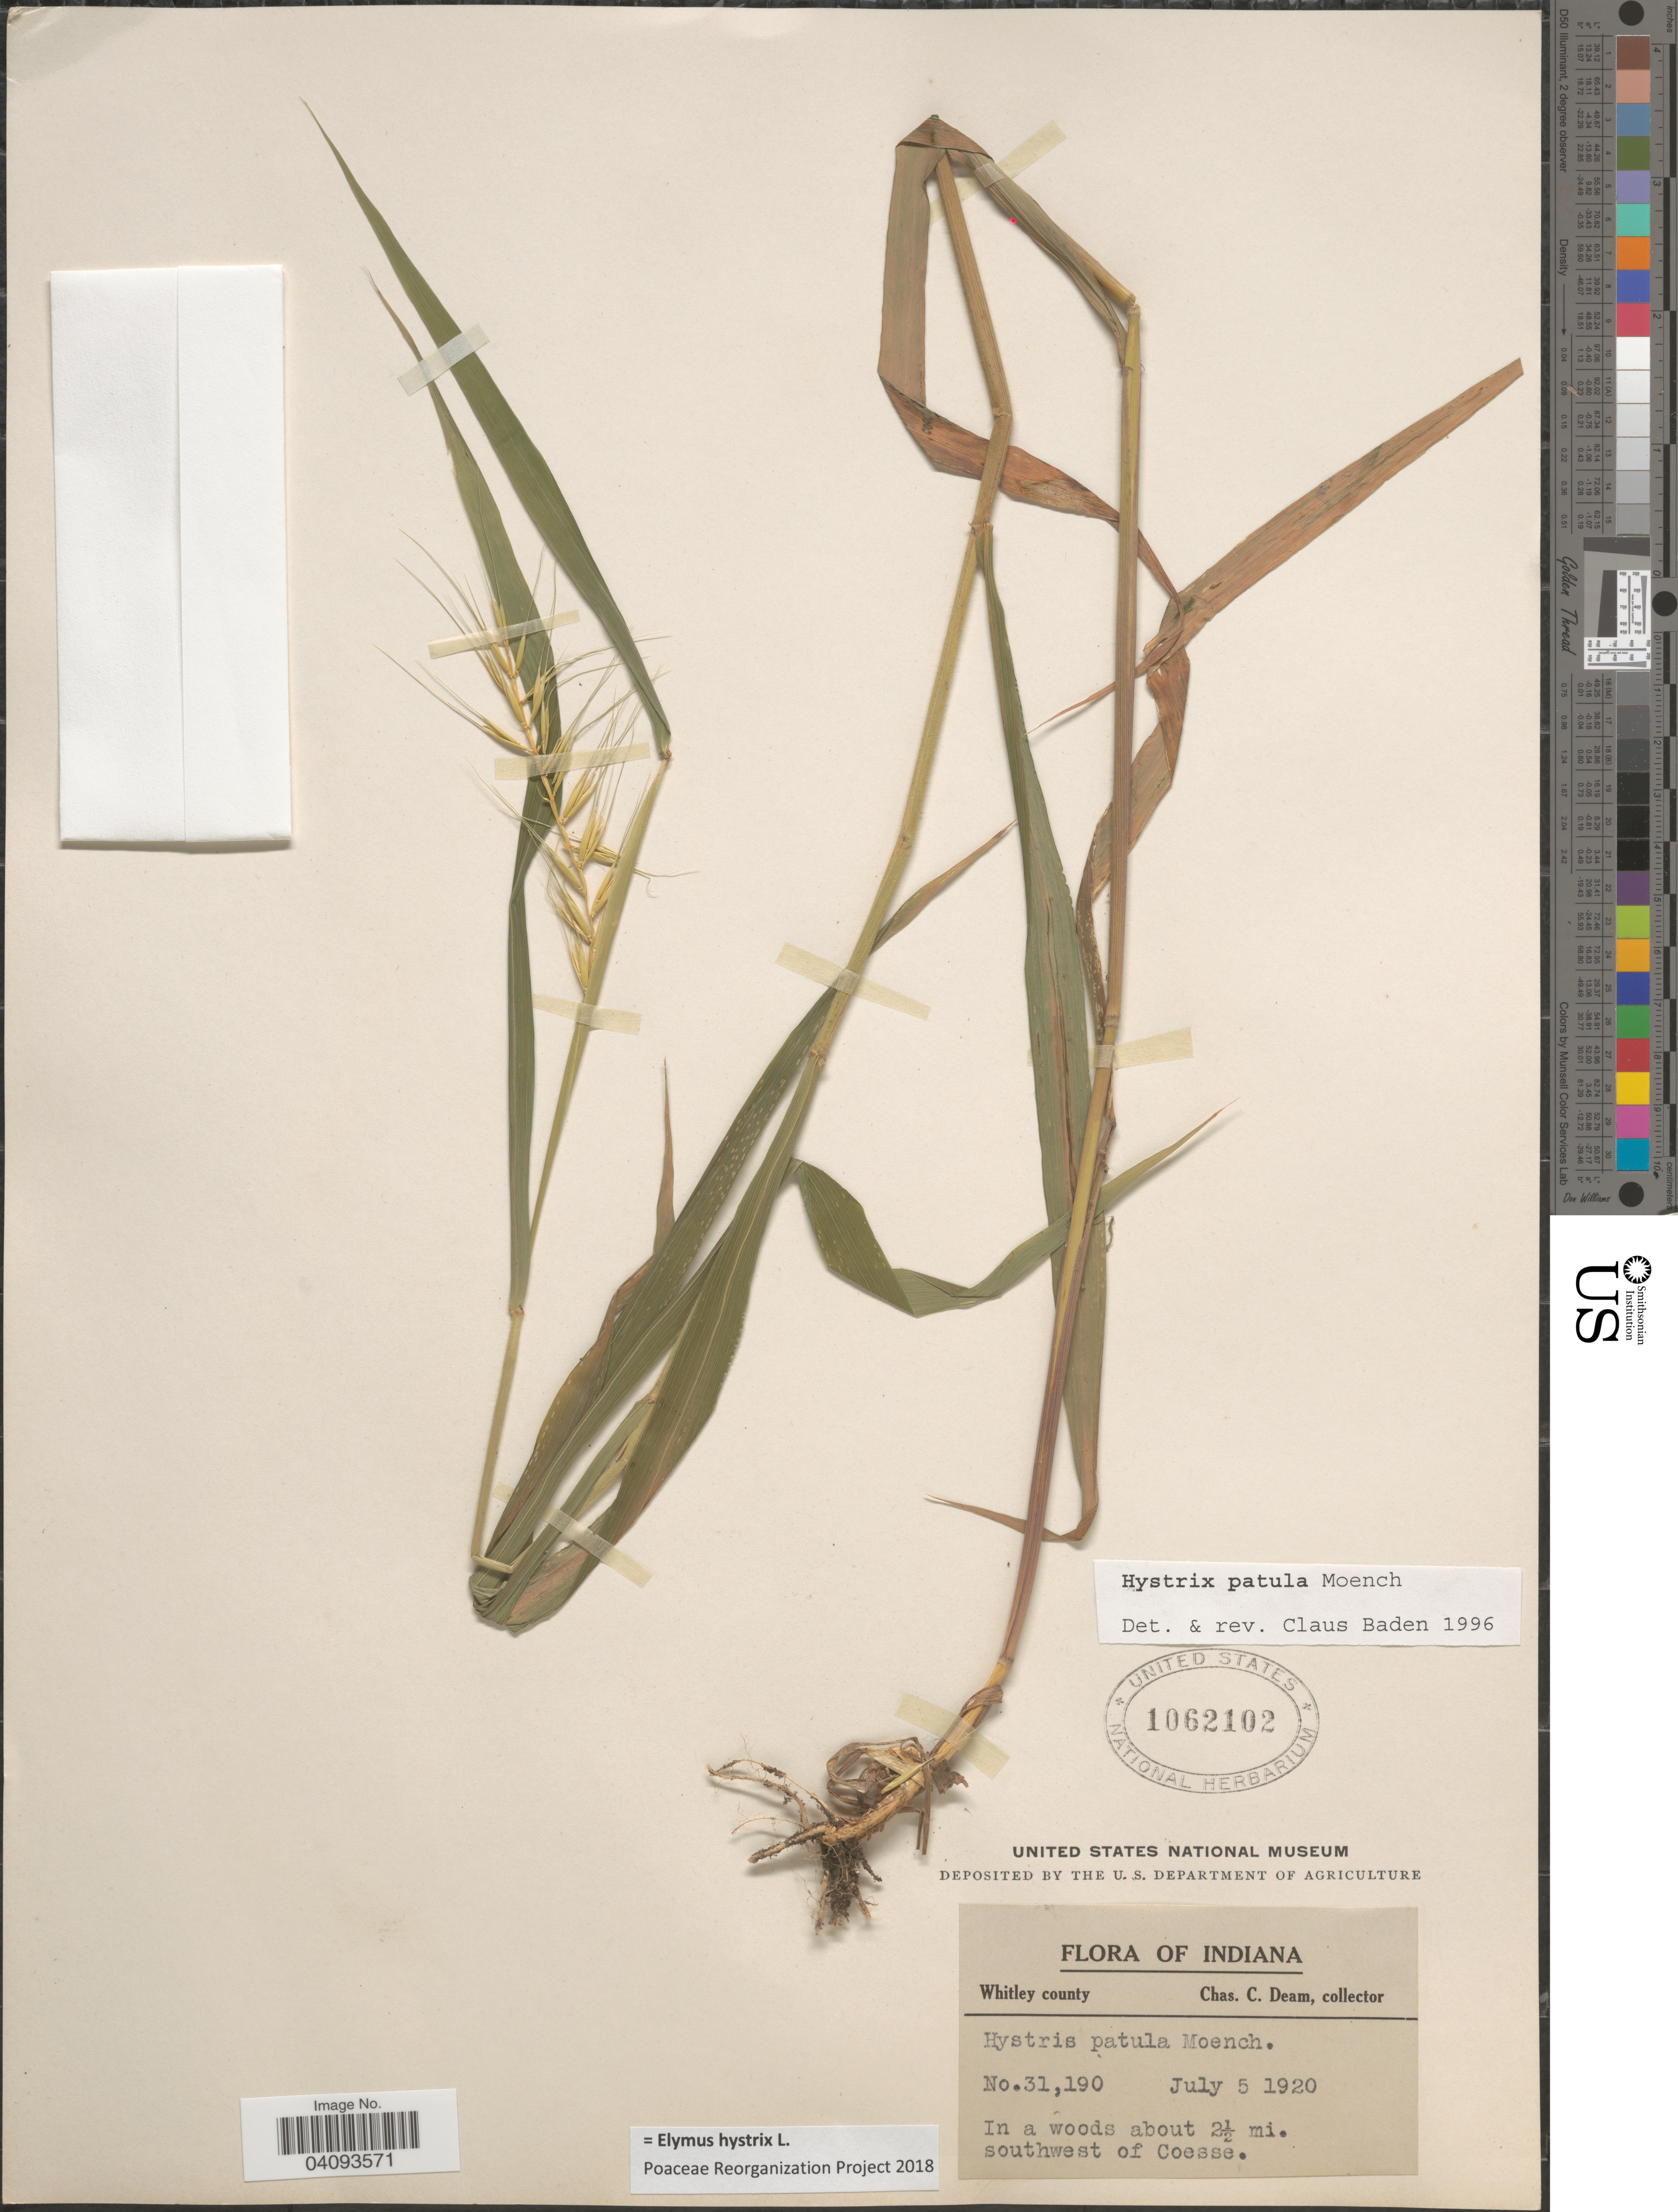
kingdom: Plantae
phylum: Tracheophyta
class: Liliopsida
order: Poales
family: Poaceae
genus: Elymus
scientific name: Elymus hystrix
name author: L.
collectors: C. C. Deam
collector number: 31190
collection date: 1920-07-05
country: United States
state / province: Indiana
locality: Whitley county. In a woods about 2 1/2 mi. southwest of Coesse.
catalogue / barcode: US 1062102